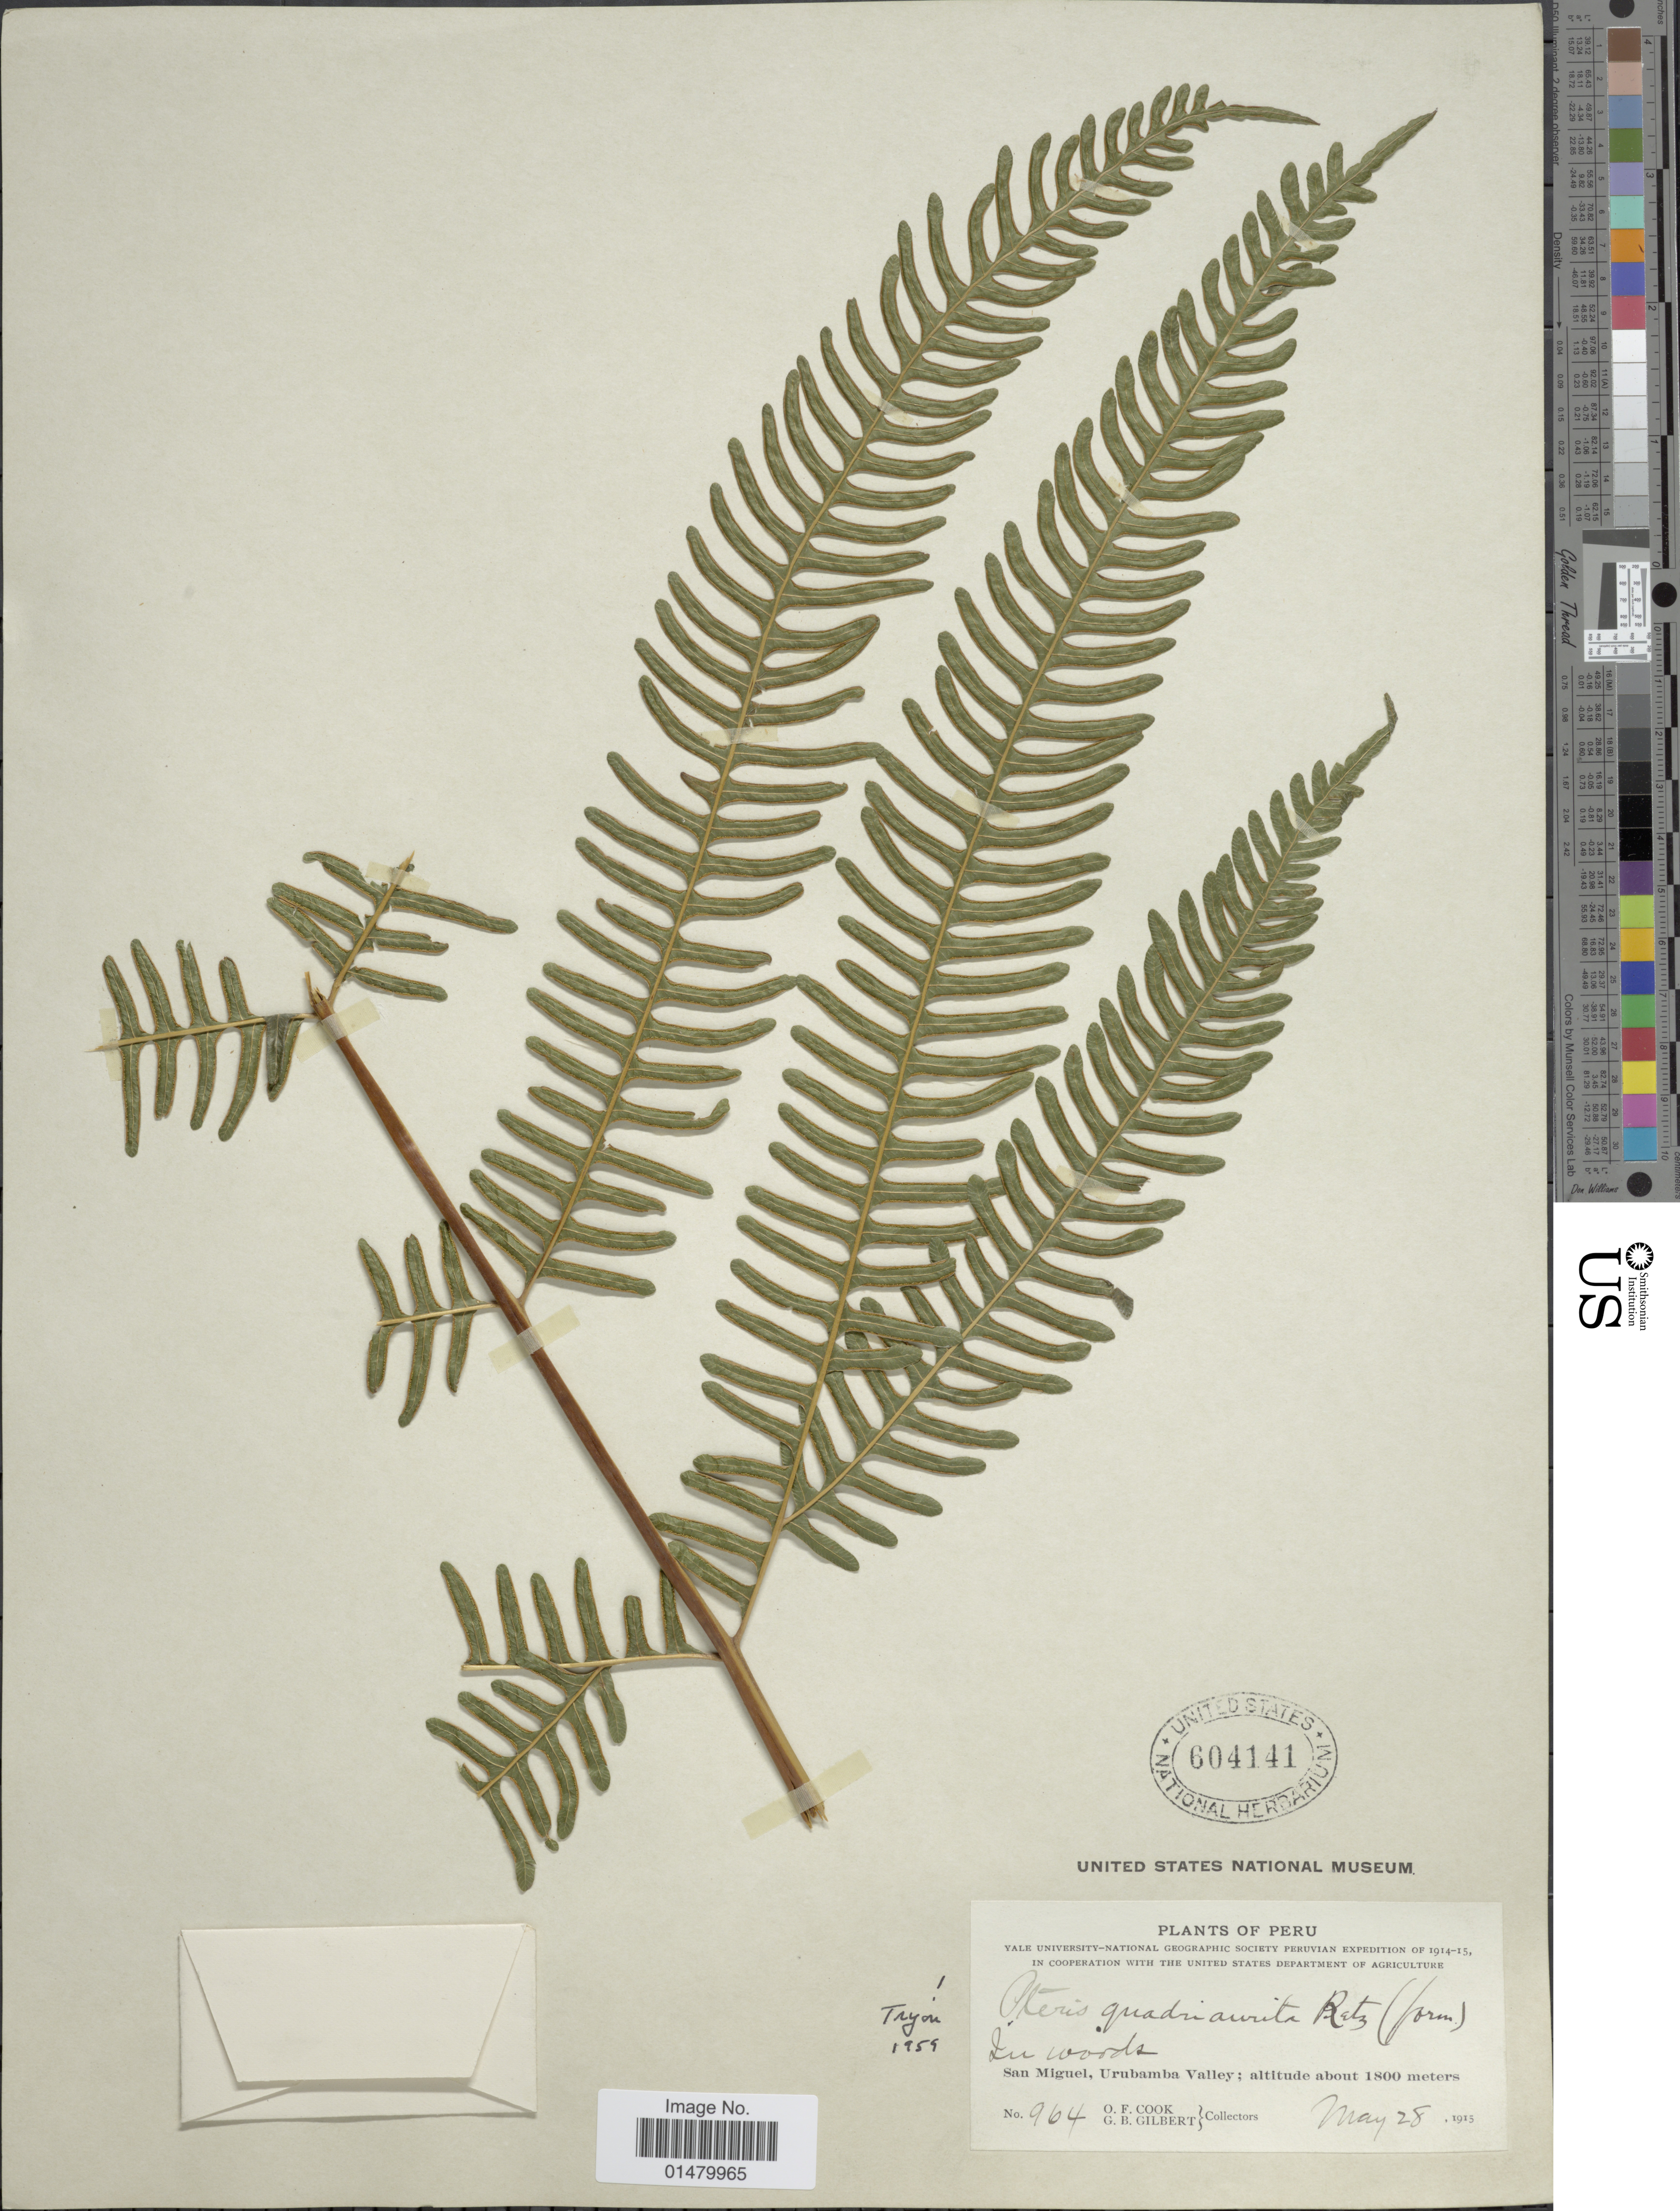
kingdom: Plantae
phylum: Tracheophyta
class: Polypodiopsida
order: Polypodiales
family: Pteridaceae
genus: Pteris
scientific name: Pteris quadriaurita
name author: Retz.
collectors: O. F. Cook & G. B. Gilbert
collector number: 964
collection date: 1915-05-28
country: El Salvador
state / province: San Miguel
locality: San Miguel , Urubamba Valley.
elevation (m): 1800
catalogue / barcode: US 604141